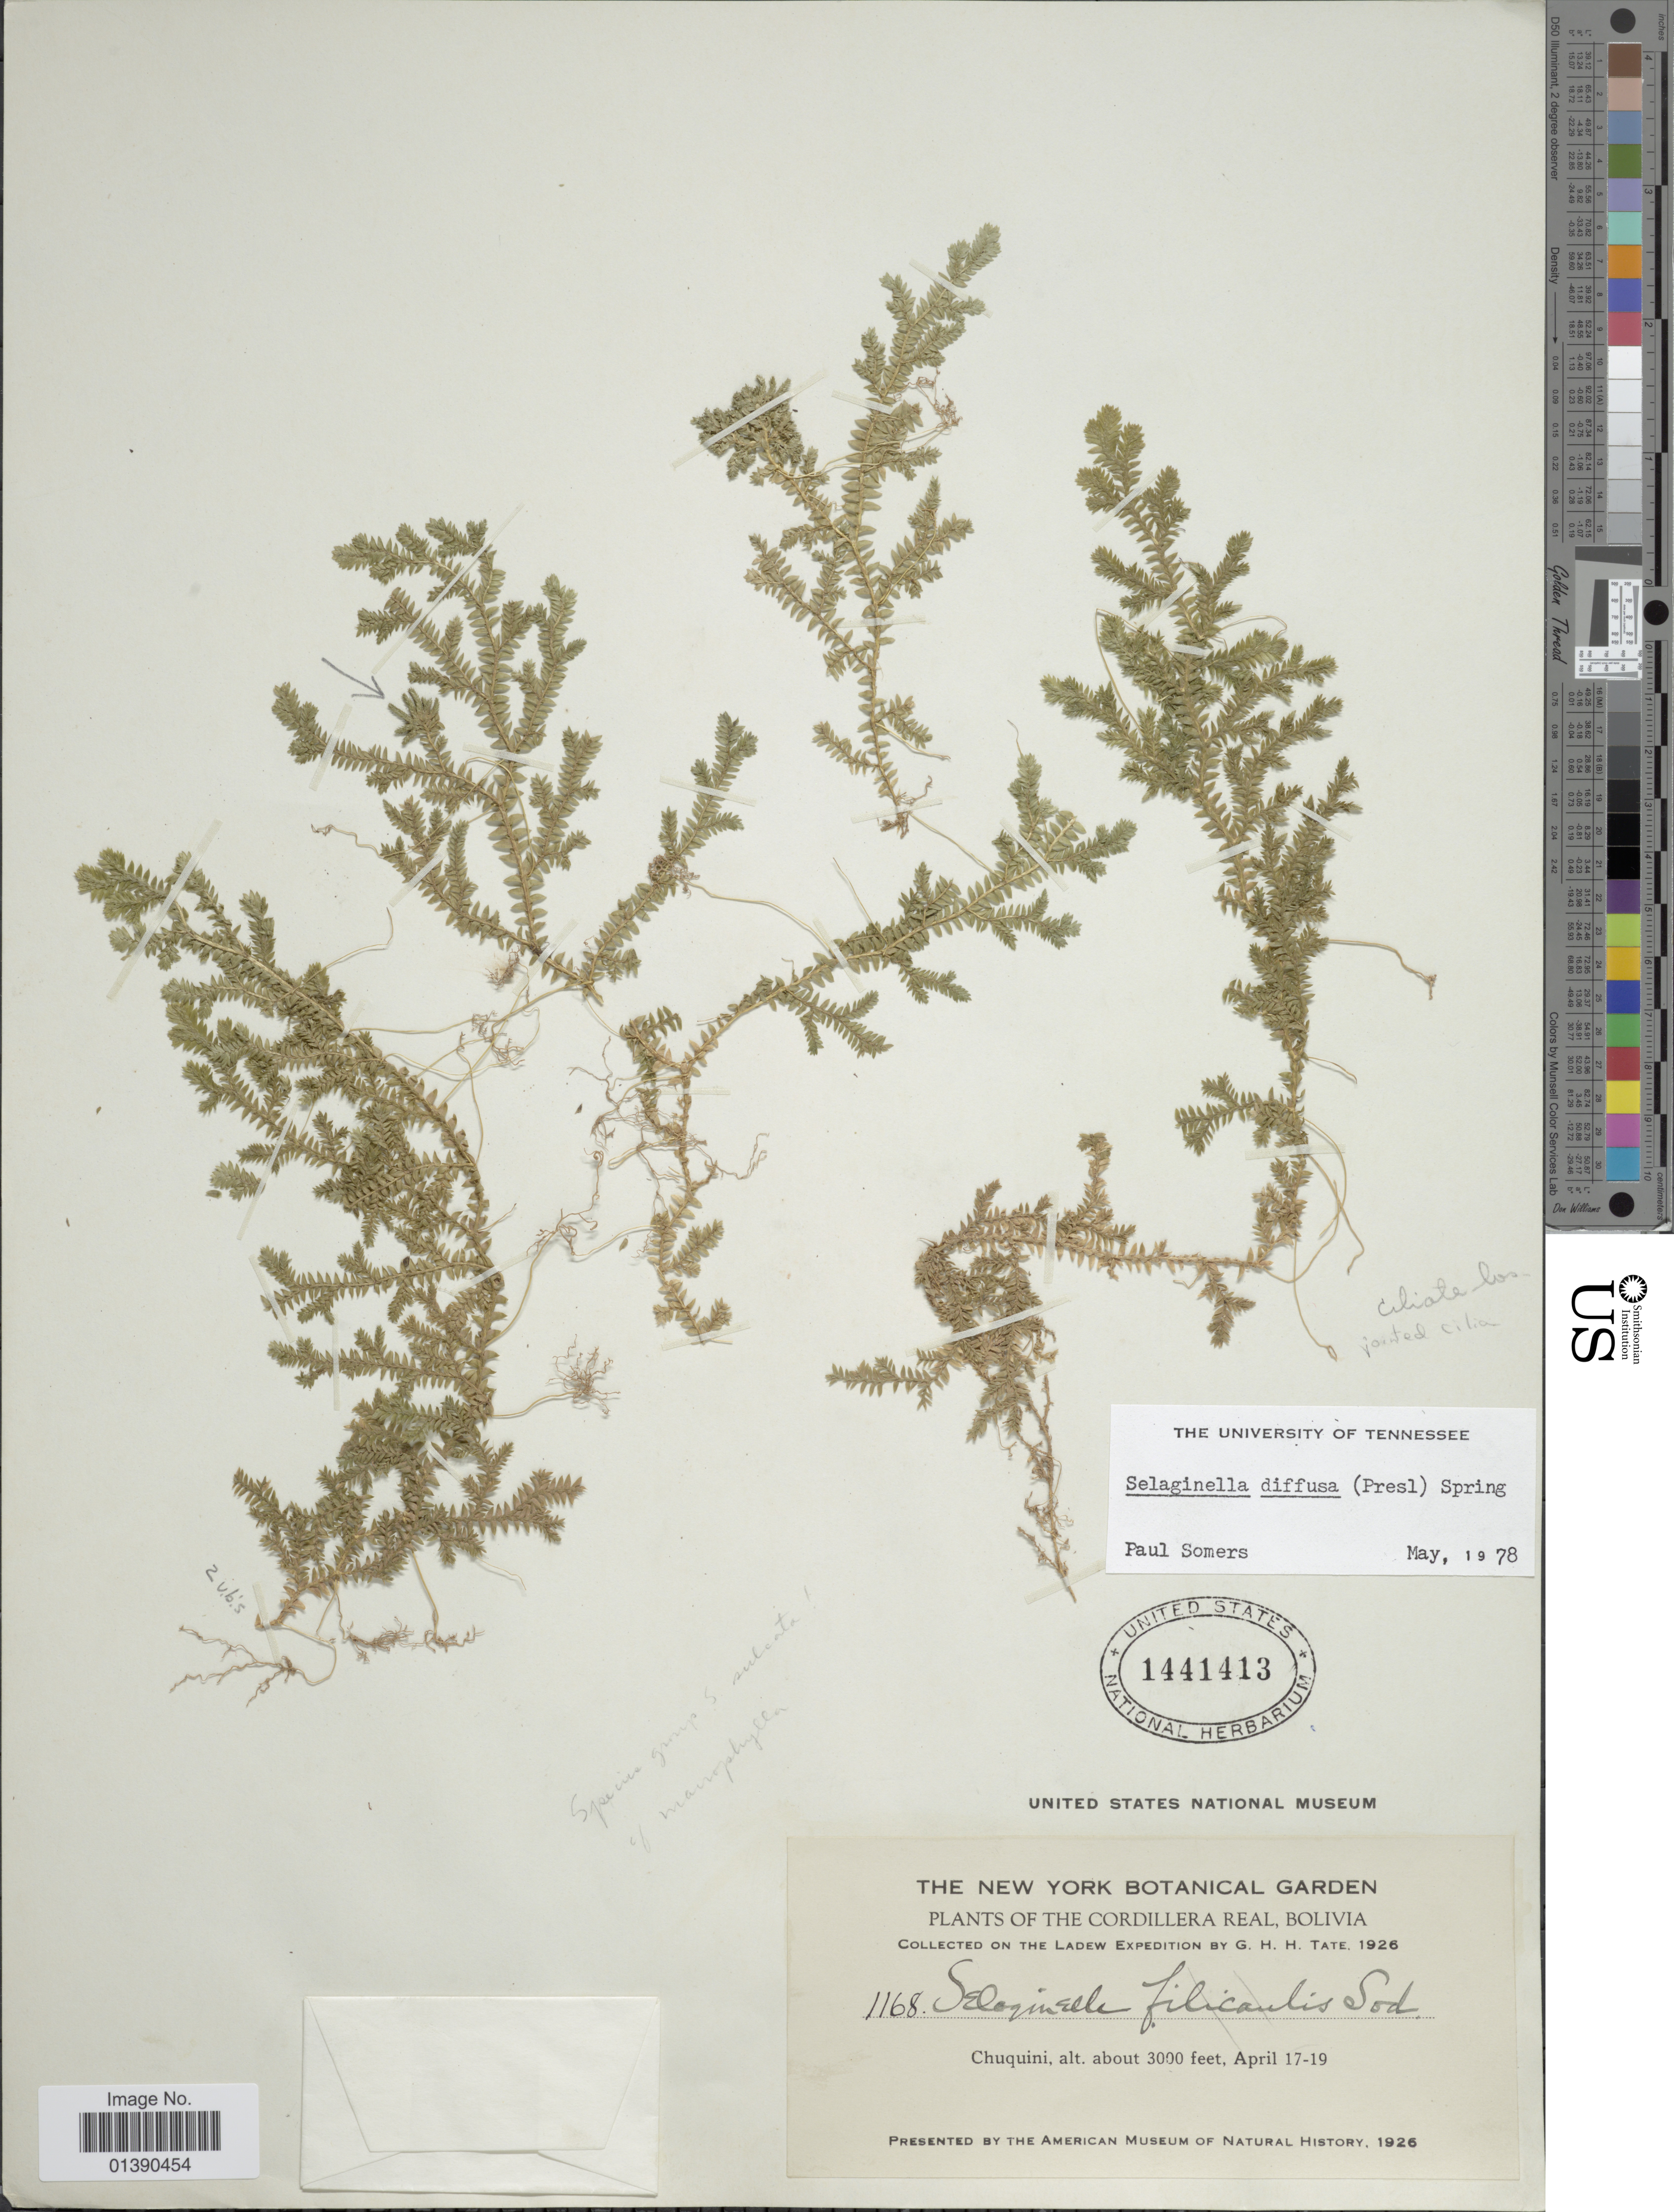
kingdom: Plantae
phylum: Tracheophyta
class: Lycopodiopsida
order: Selaginellales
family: Selaginellaceae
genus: Selaginella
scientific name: Selaginella diffusa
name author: (C. Presl) Spring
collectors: G. Tate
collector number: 1168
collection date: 1926-04-17/1926-04-19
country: Bolivia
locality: Cordillera Real, Chuquini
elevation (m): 914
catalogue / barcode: US 1441413